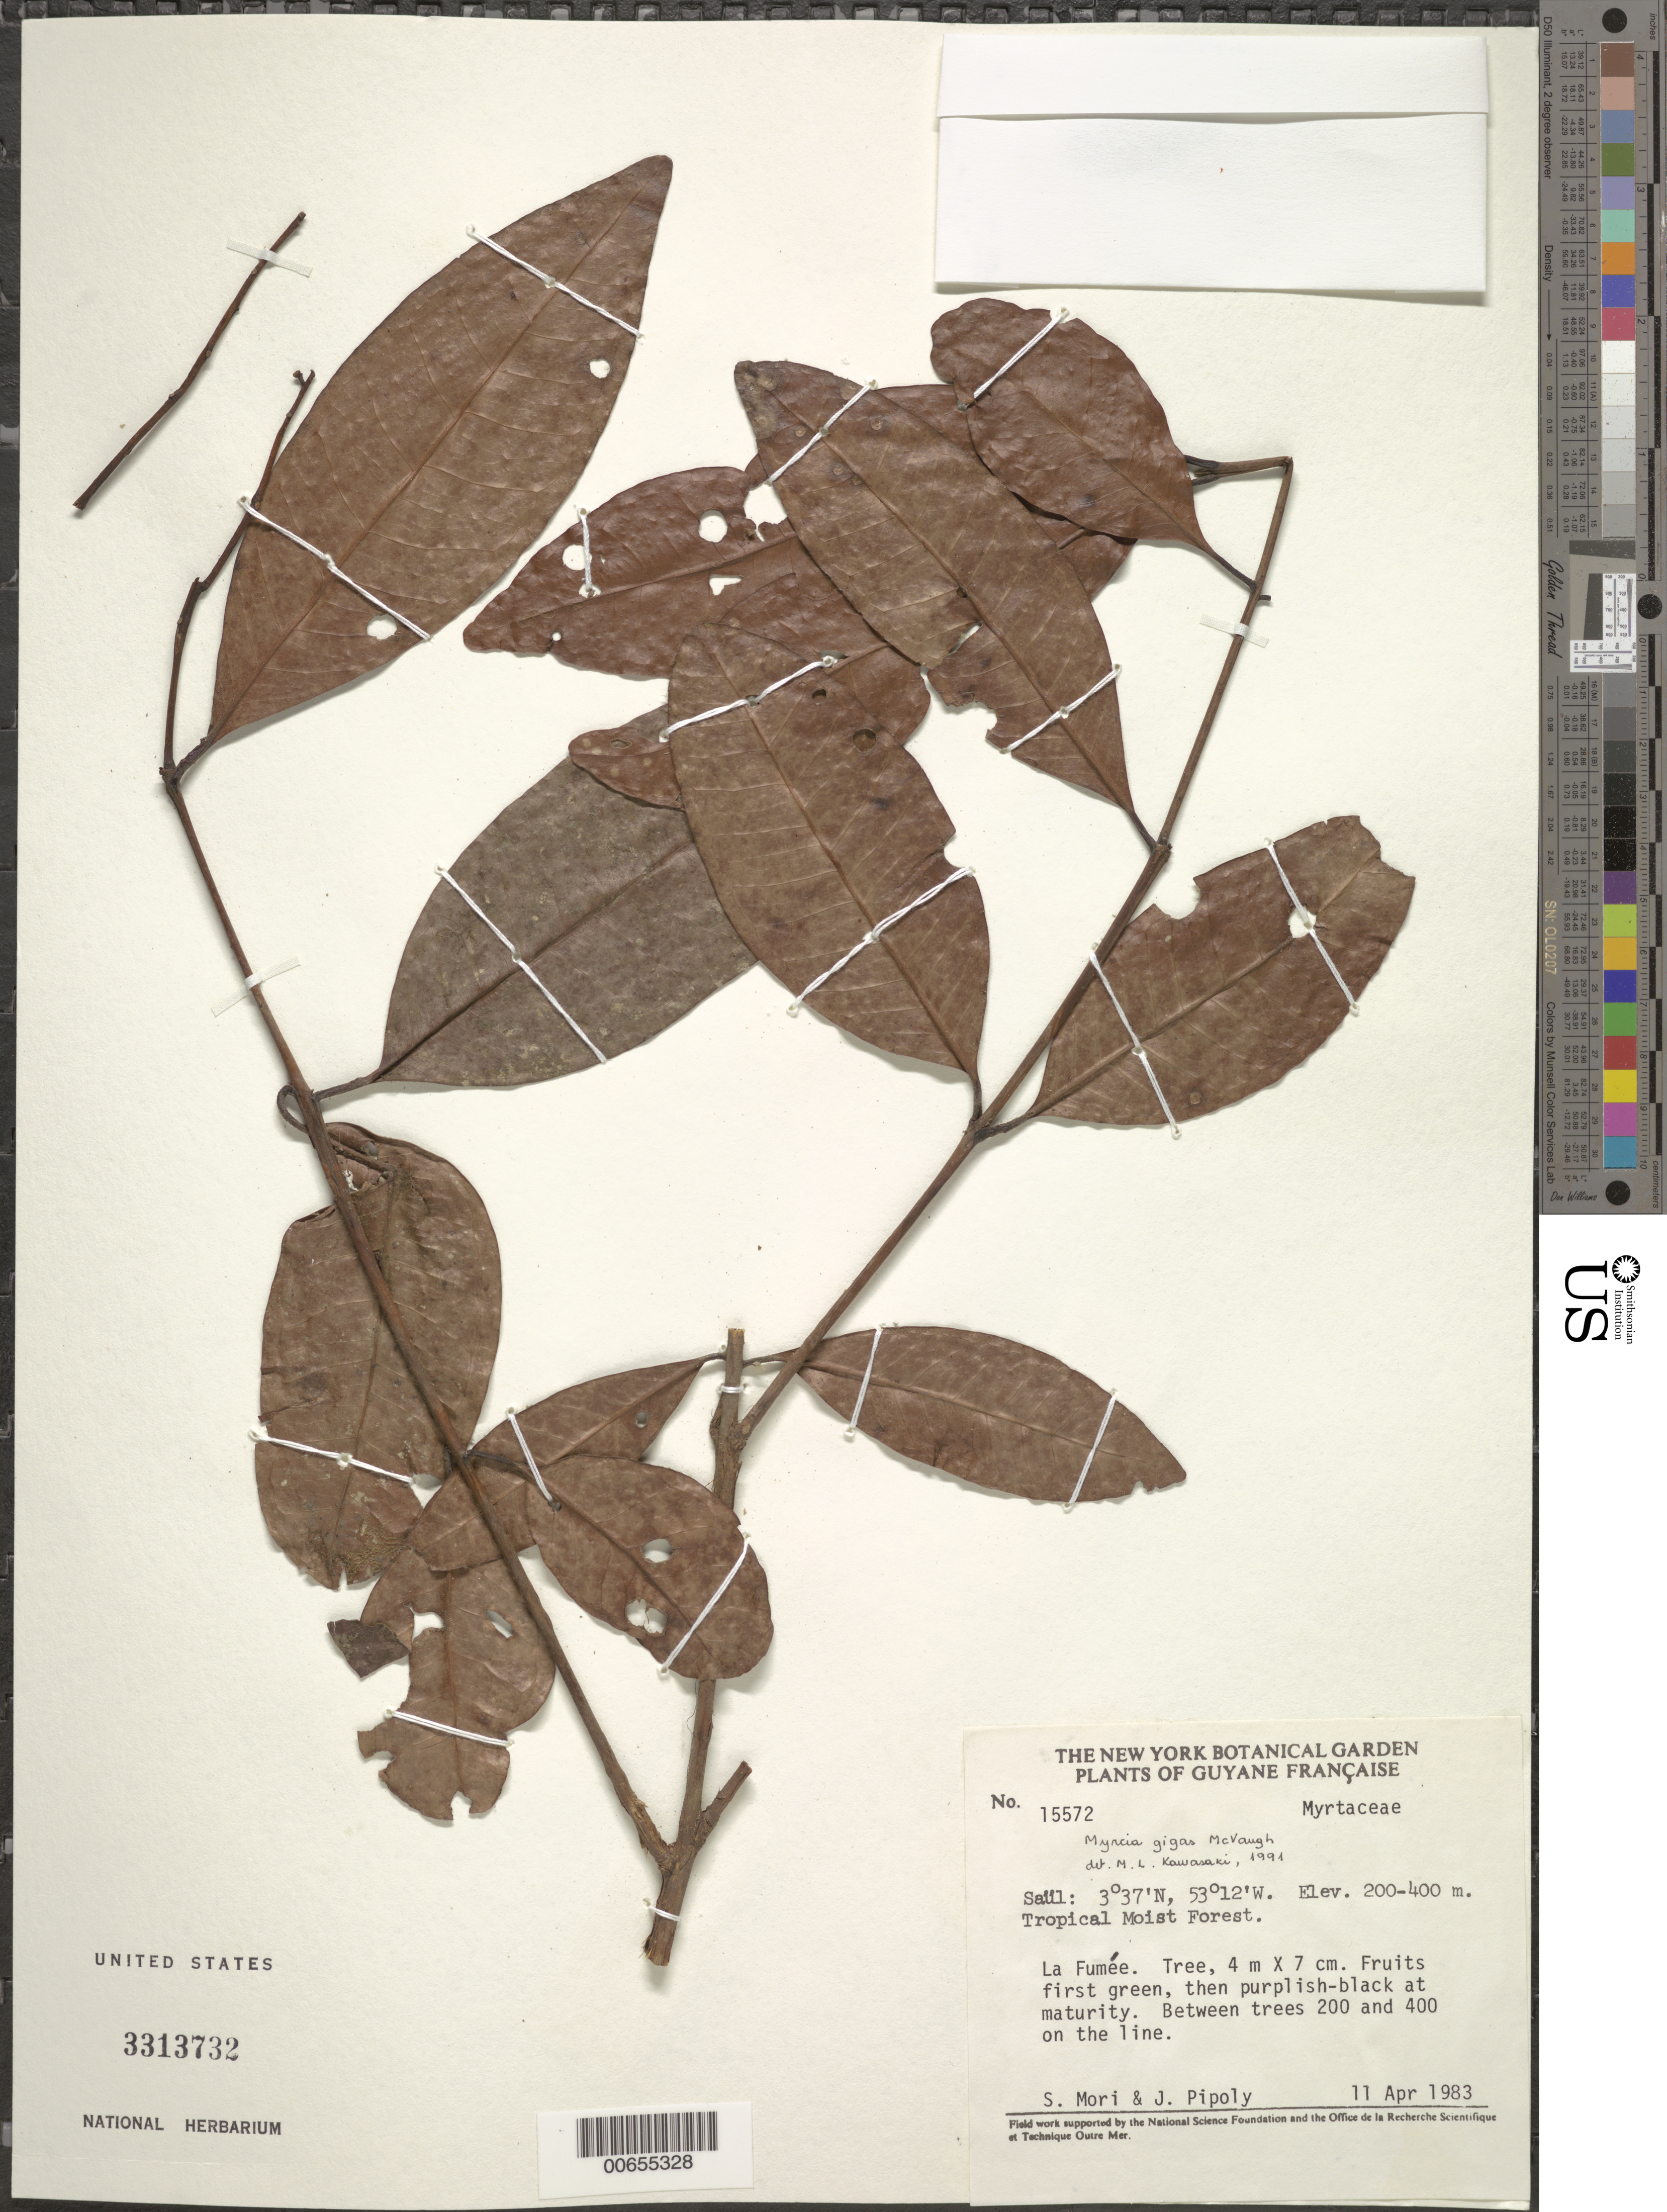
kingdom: Plantae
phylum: Tracheophyta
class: Magnoliopsida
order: Myrtales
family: Myrtaceae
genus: Myrcia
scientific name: Myrcia gigas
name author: McVaugh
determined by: Kawasaki, María L.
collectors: S. Mori & J. J. Pipoly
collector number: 15572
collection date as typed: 11-Apr-83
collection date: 1983-04-11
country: French Guiana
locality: Saül, Monts La Fumée, La Fumée Oeste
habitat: Tropical moist forest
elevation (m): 200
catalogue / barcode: US 3313732